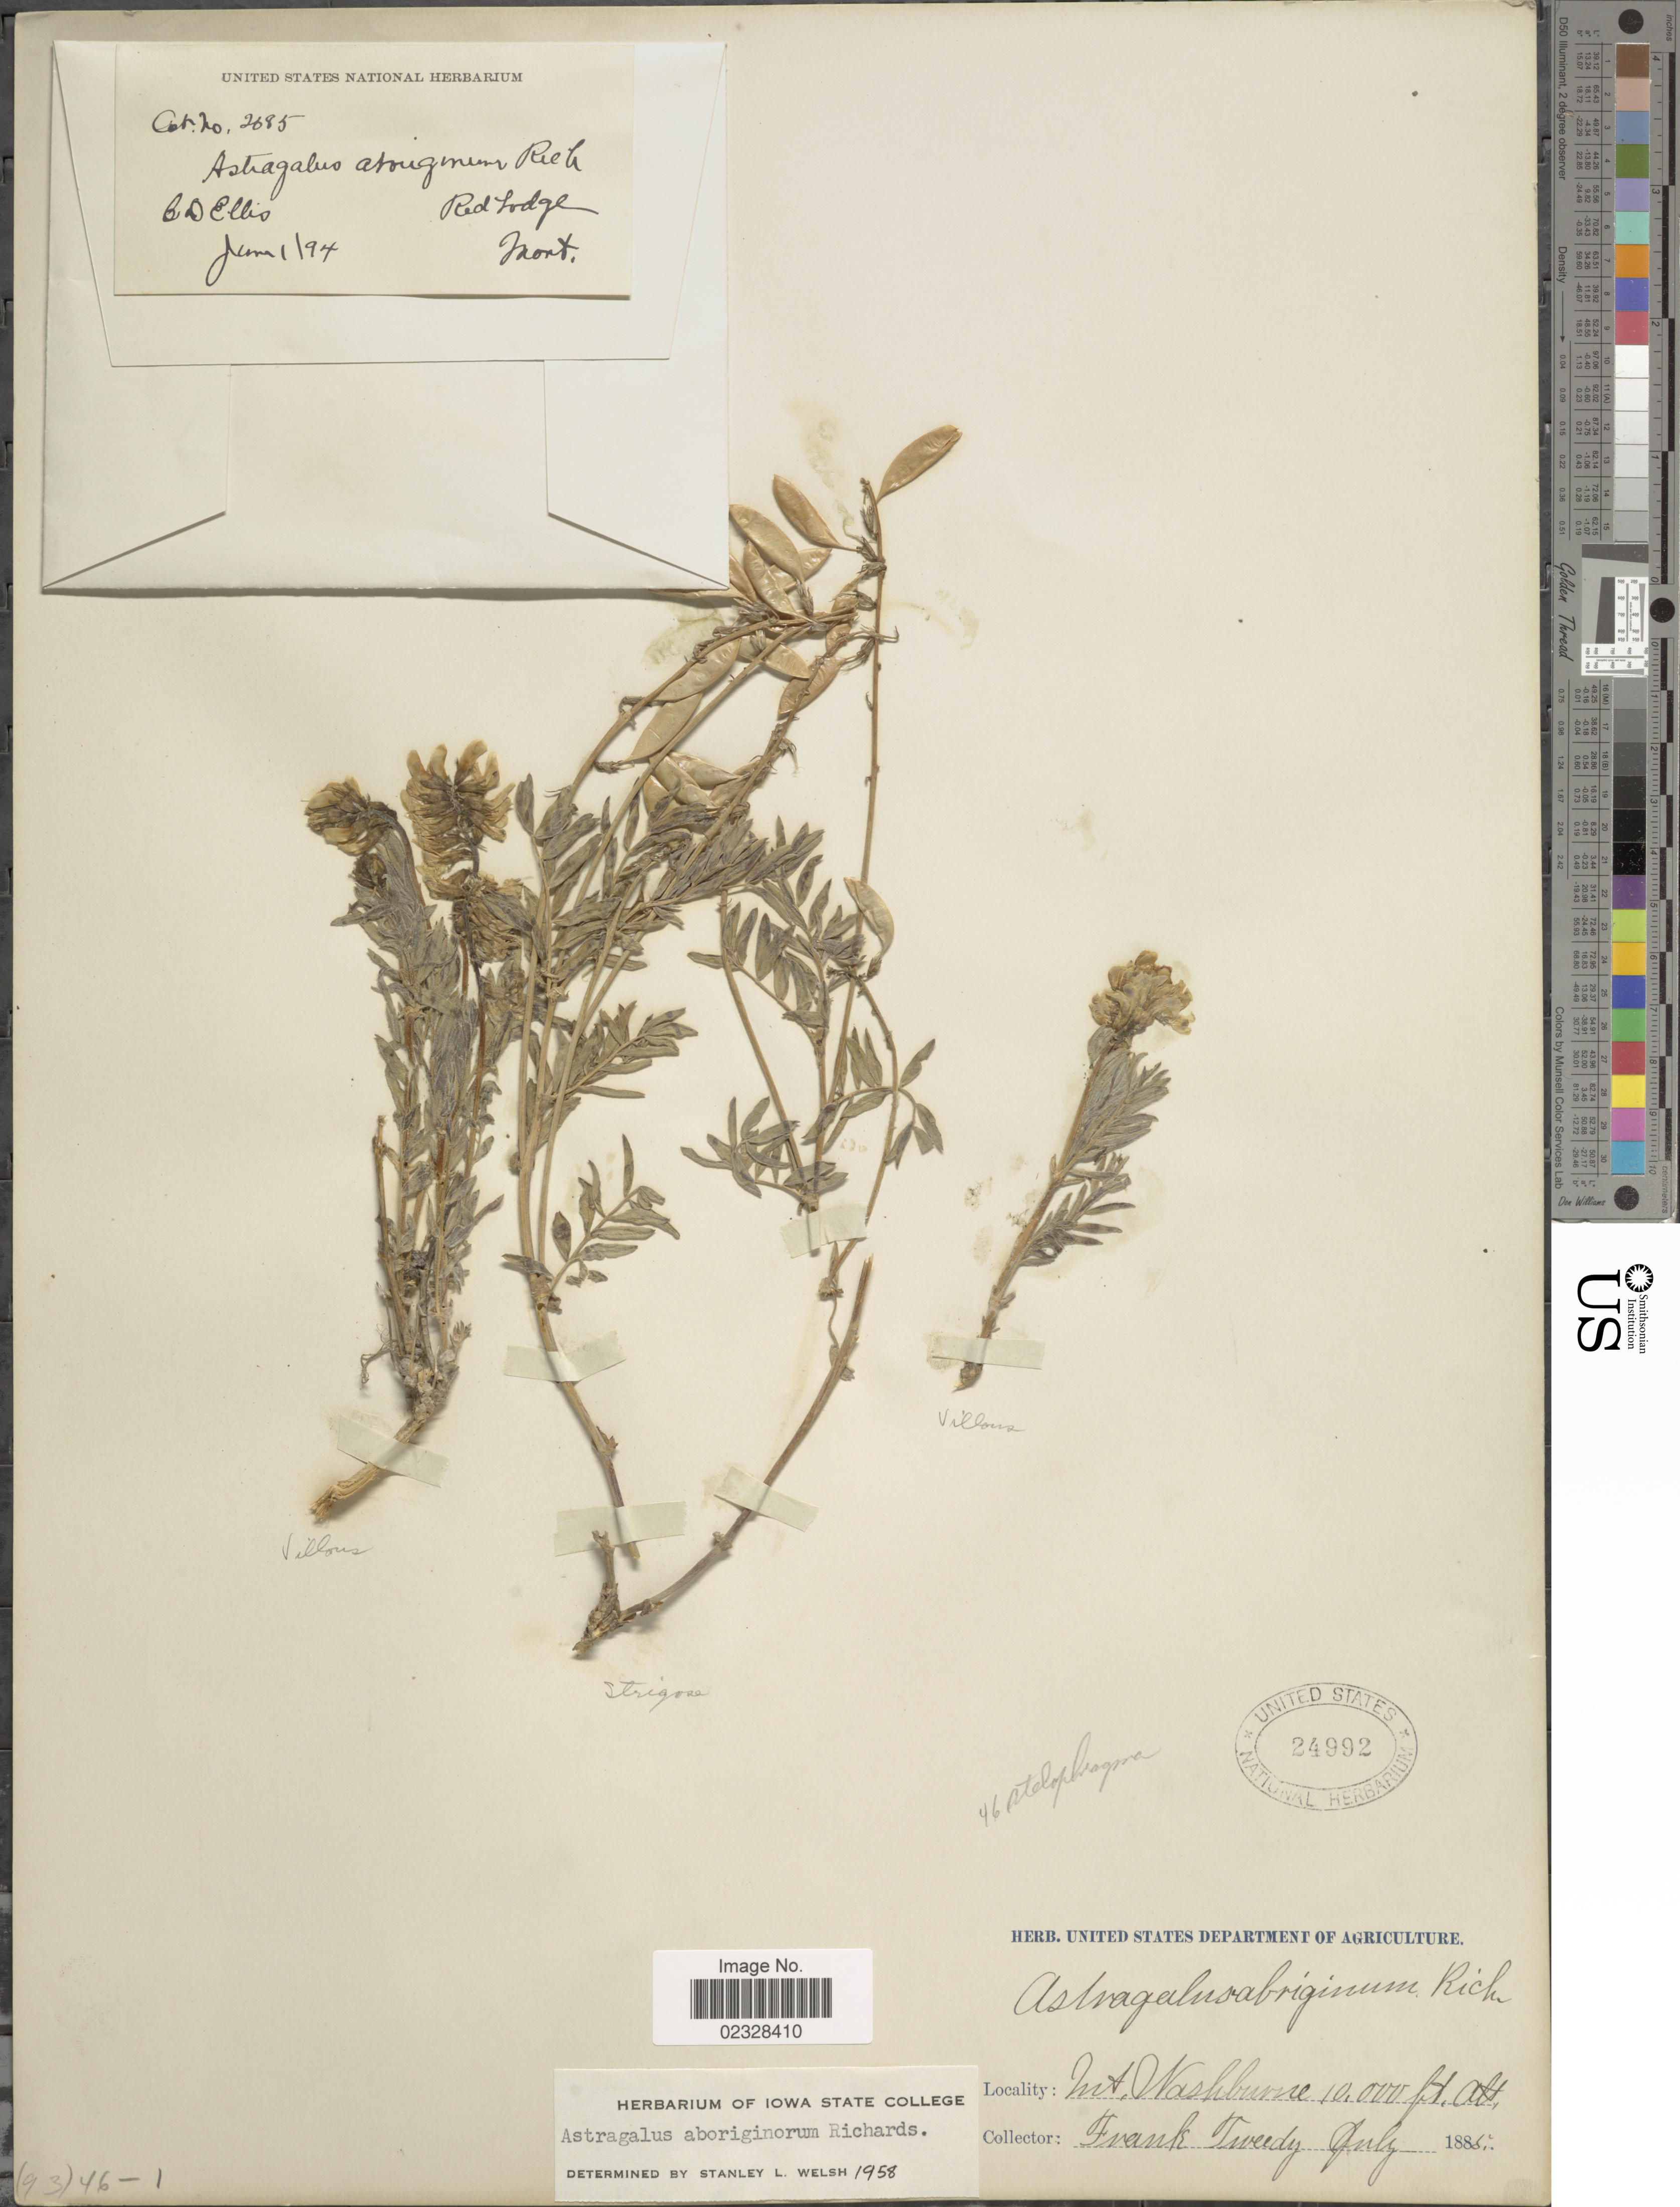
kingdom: Plantae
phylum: Tracheophyta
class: Magnoliopsida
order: Fabales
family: Fabaceae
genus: Astragalus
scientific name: Astragalus aboriginum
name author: Richardson ex Spreng.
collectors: F. Tweedy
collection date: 1885-07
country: United States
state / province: Wyoming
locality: Mt. Washburne.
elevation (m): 3048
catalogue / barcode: US 24992